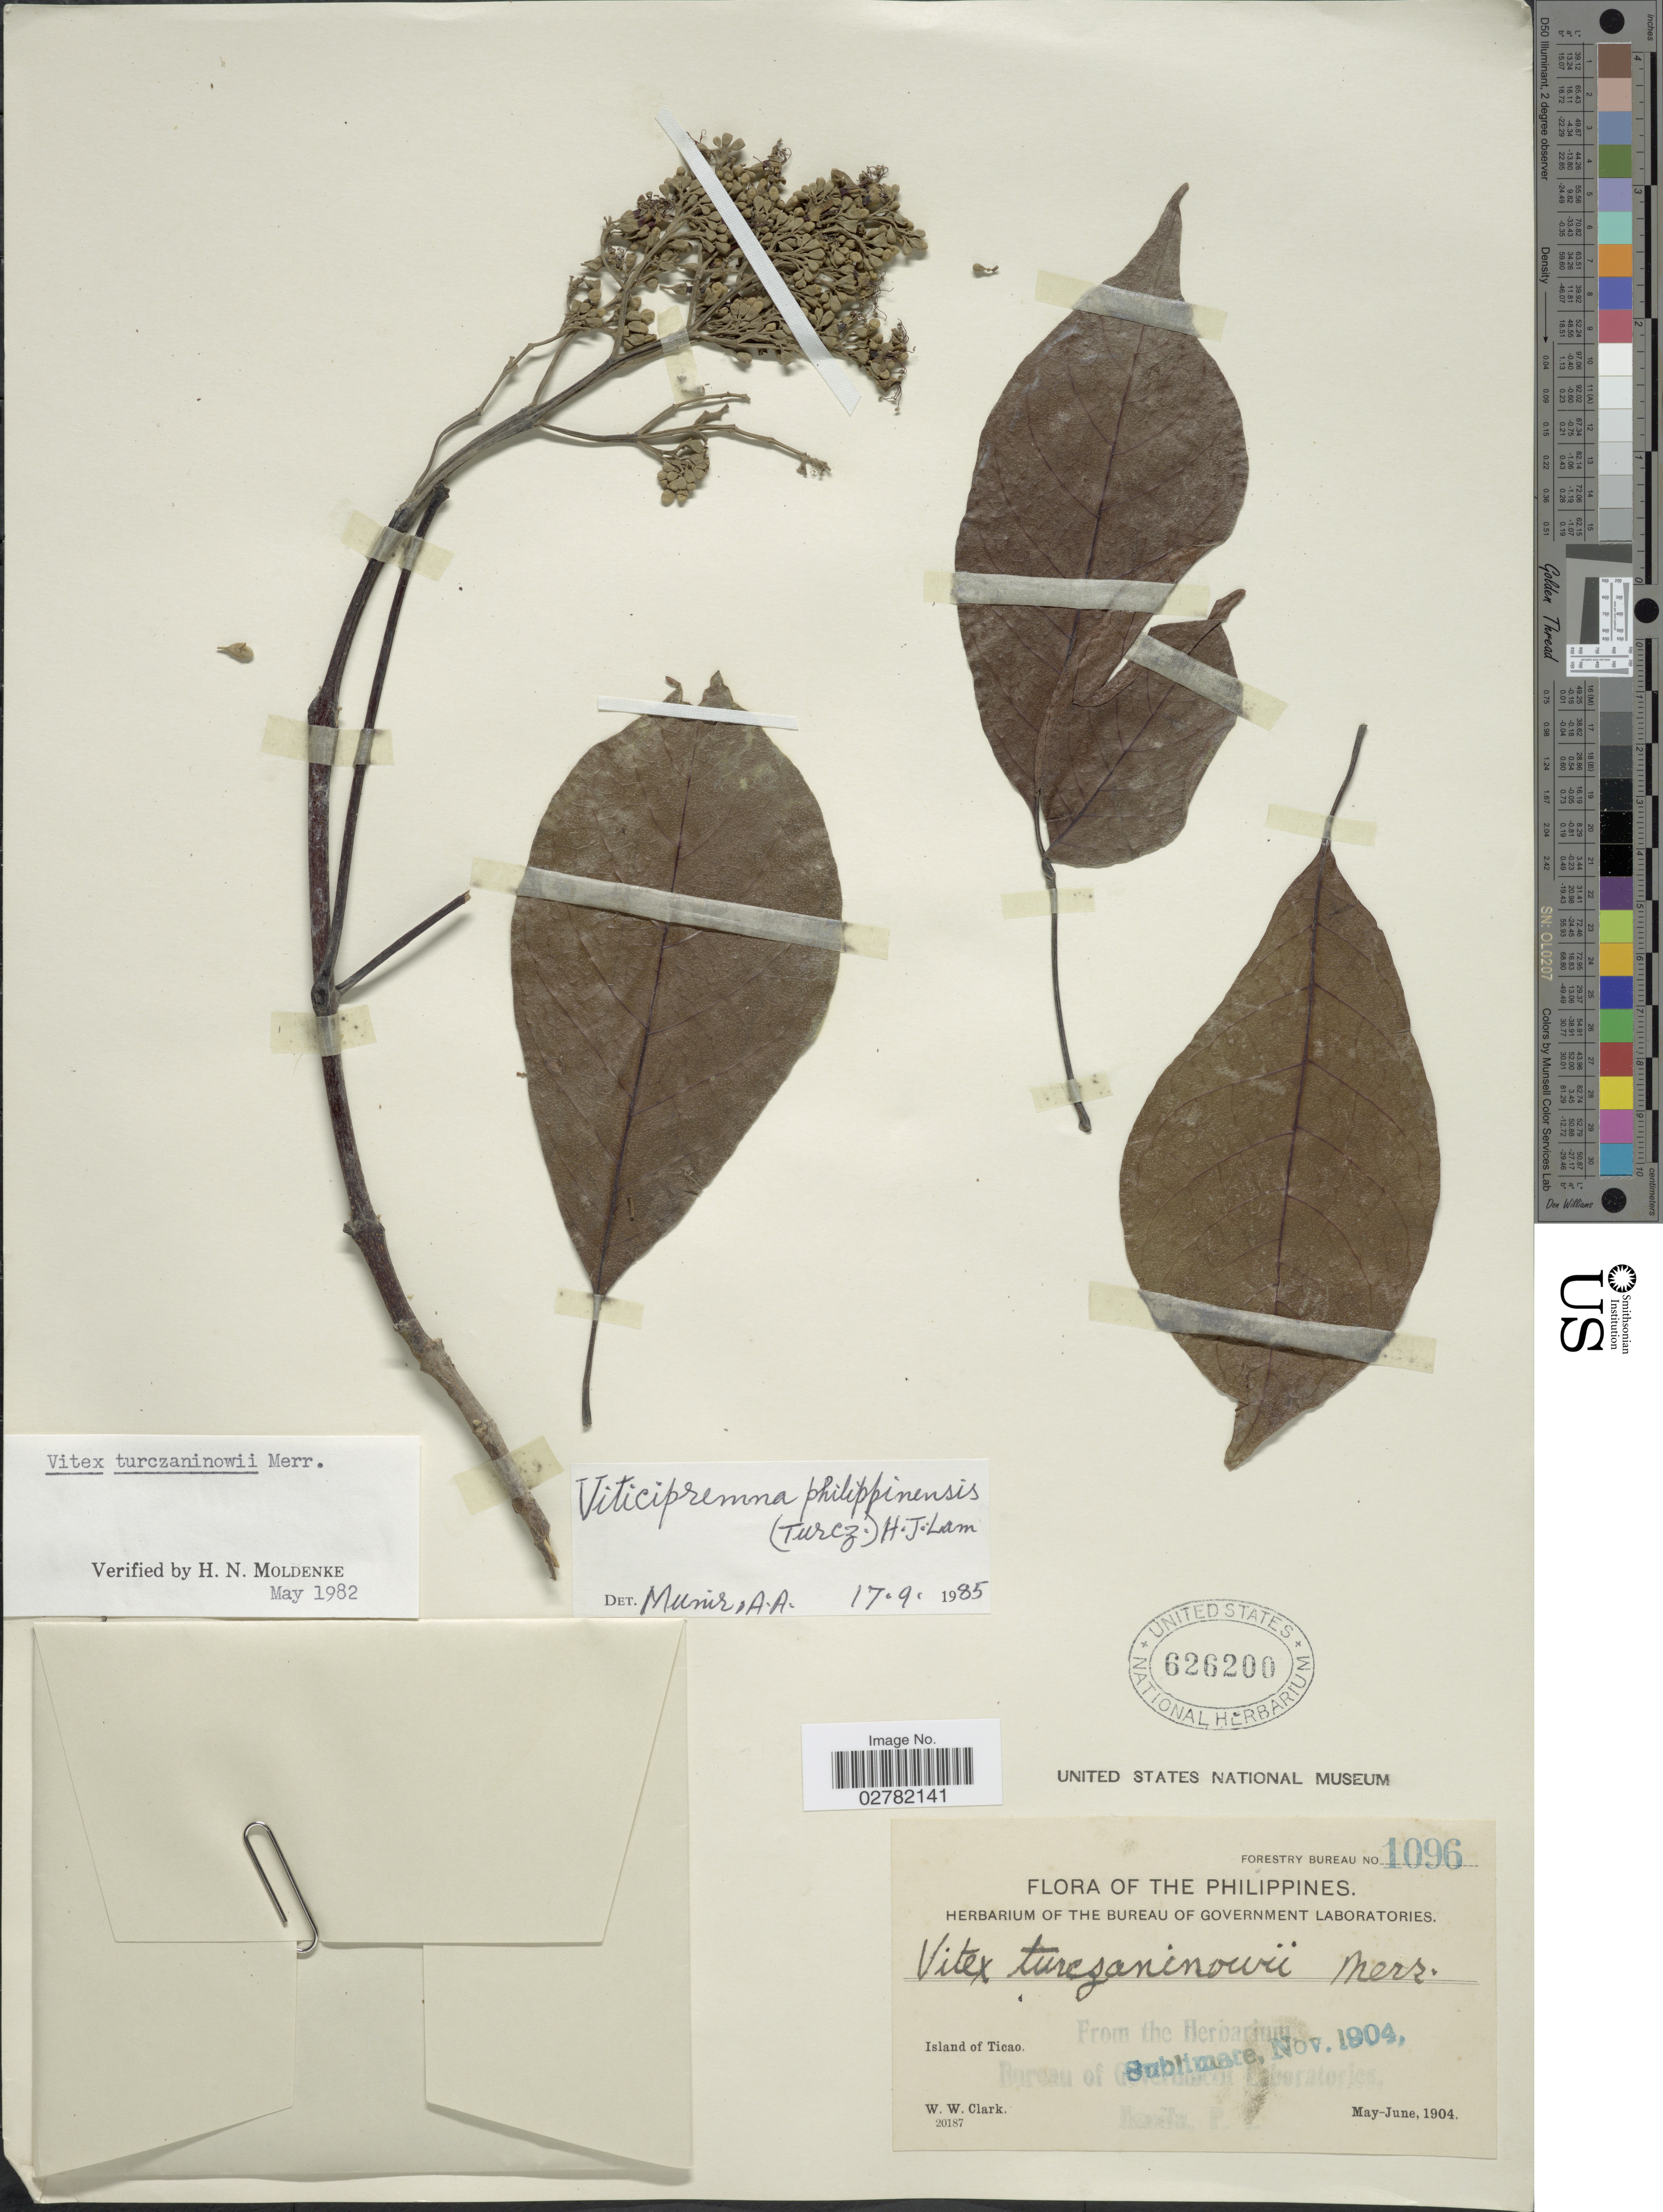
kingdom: Plantae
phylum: Tracheophyta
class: Magnoliopsida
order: Lamiales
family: Lamiaceae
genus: Viticipremna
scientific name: Viticipremna philippinensis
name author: (Turcz.) H.J. Lam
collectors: W. W. Clark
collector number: Forestry Bureau 1096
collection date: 1904-05/1904-06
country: Philippines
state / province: Bicol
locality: Island of Ticao.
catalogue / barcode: US 626200